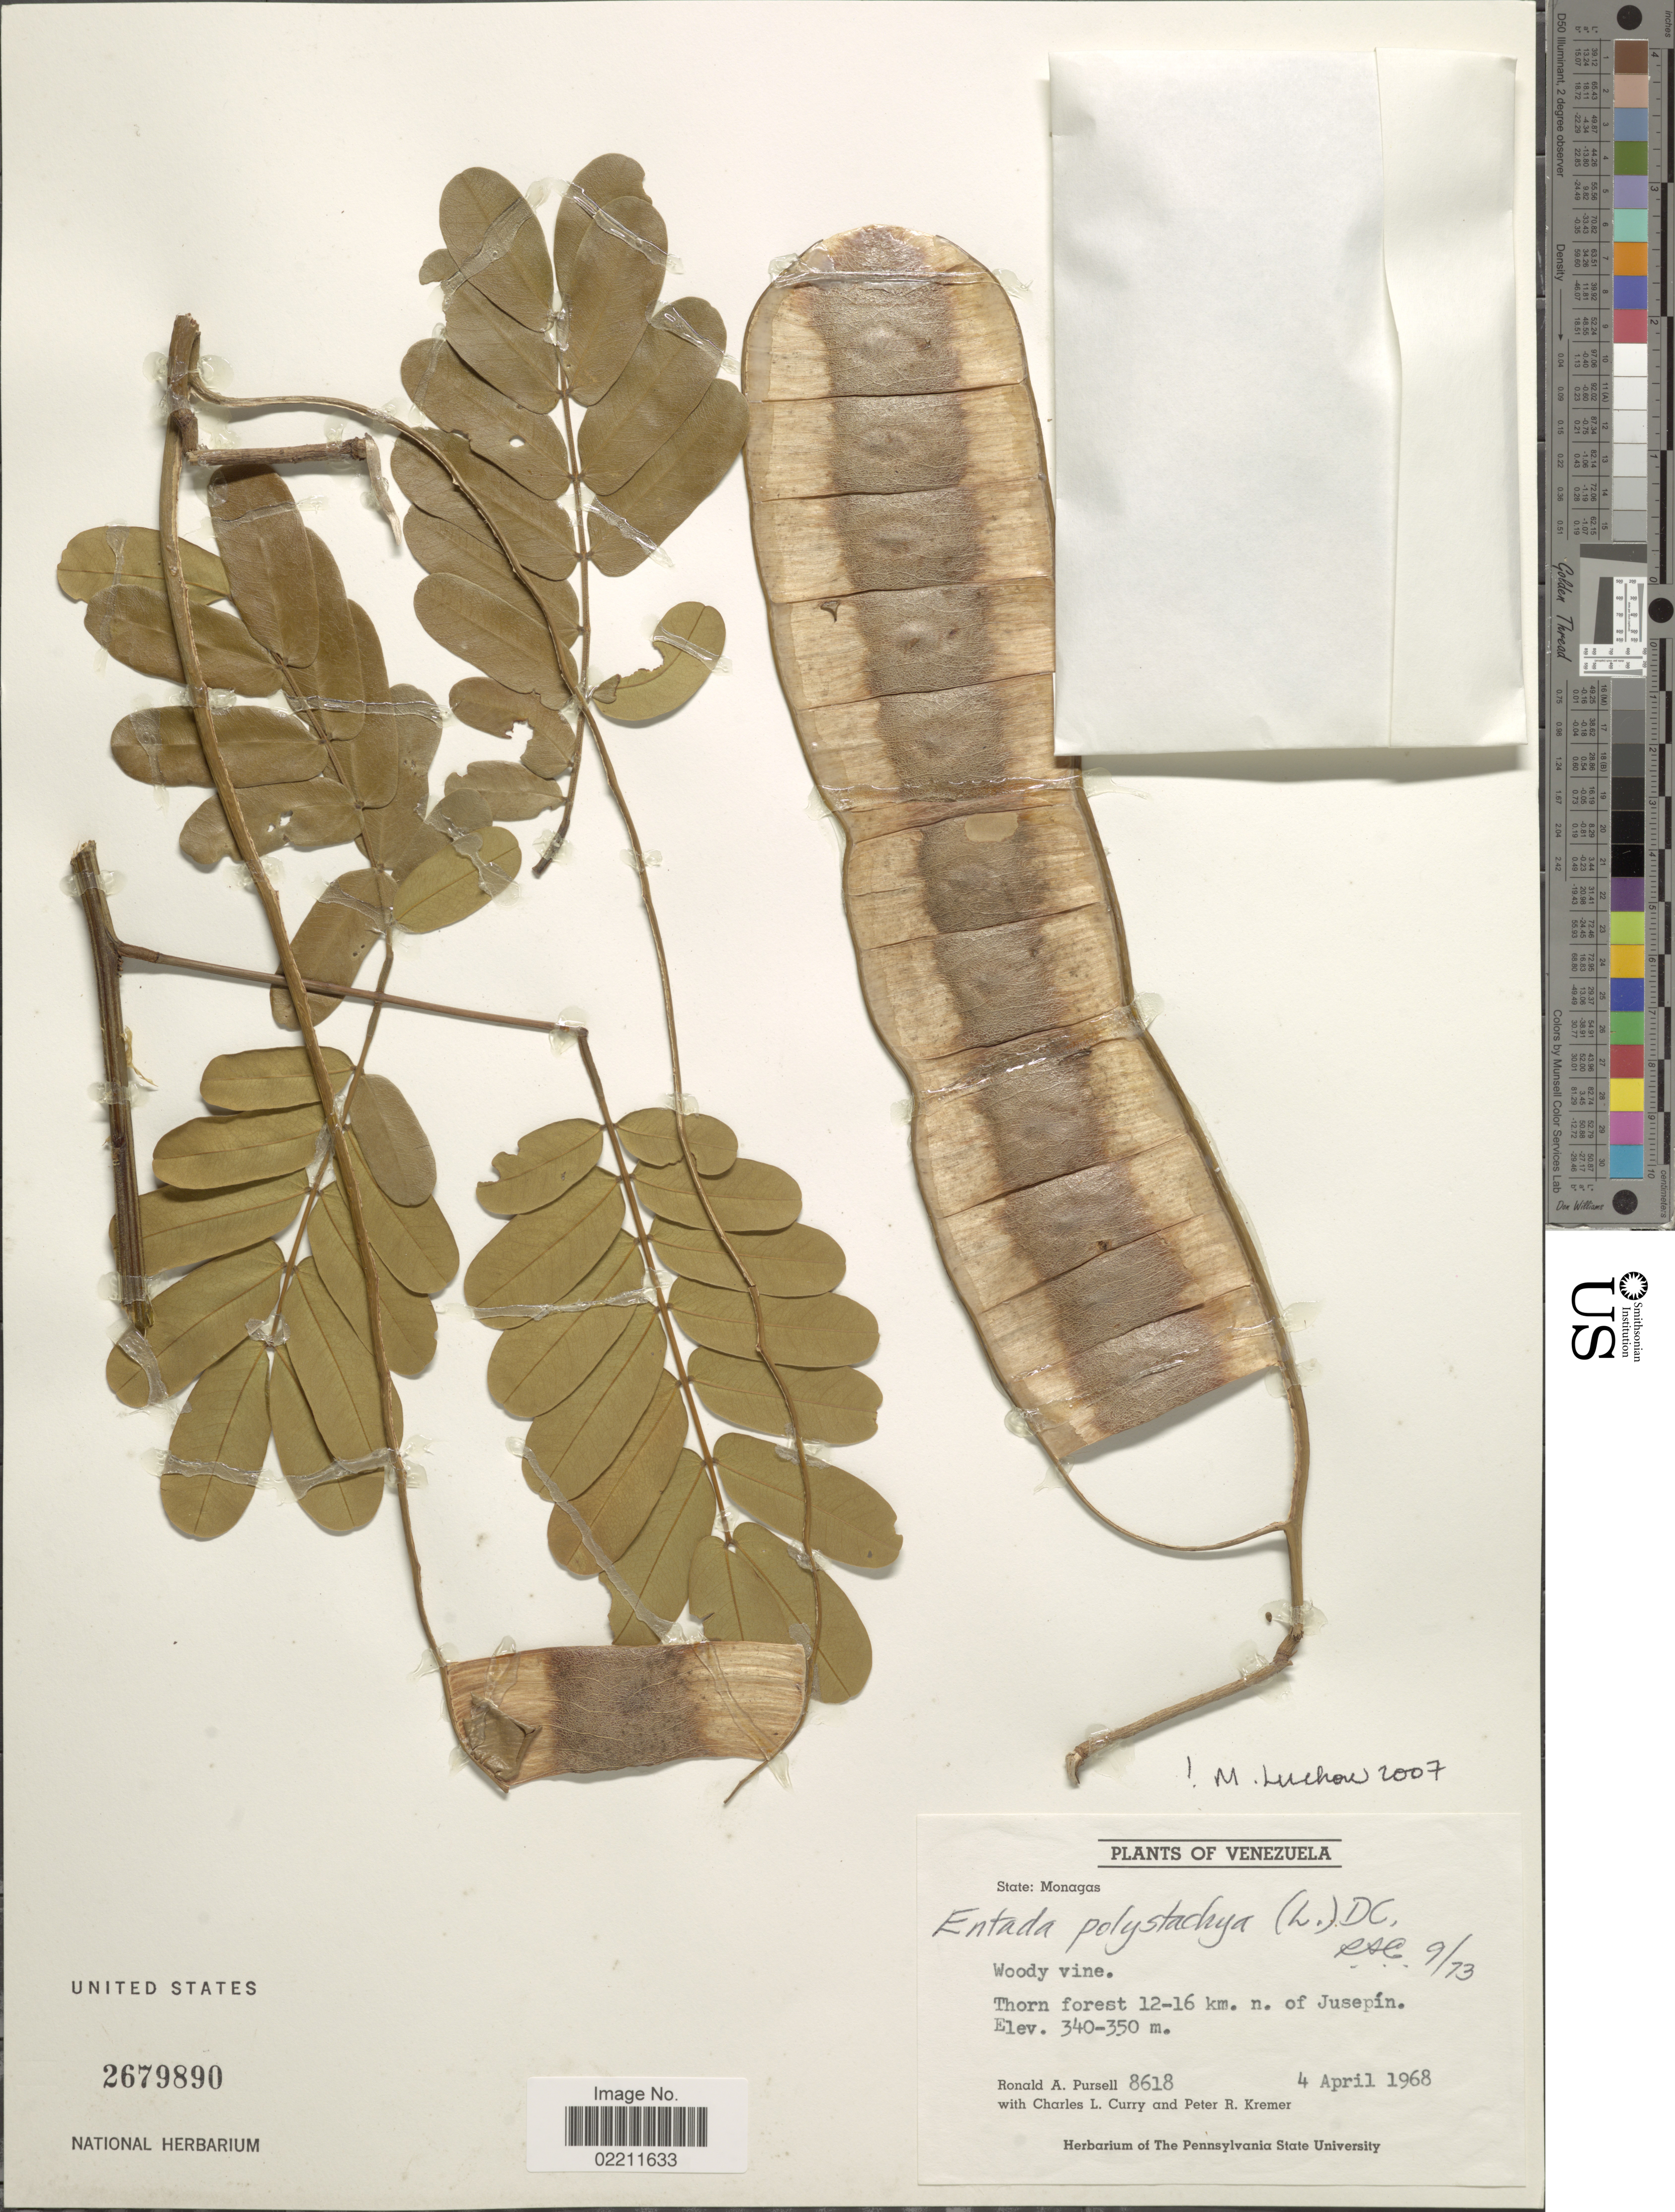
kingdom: Plantae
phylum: Tracheophyta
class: Magnoliopsida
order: Fabales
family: Fabaceae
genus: Entada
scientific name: Entada polystachya var. polystachya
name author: (L.) DC.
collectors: R. A. Pursell, C. L. Curry & P. Kremer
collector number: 8618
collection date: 1968-04-04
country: Venezuela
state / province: Monagas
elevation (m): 340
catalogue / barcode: US 2679890